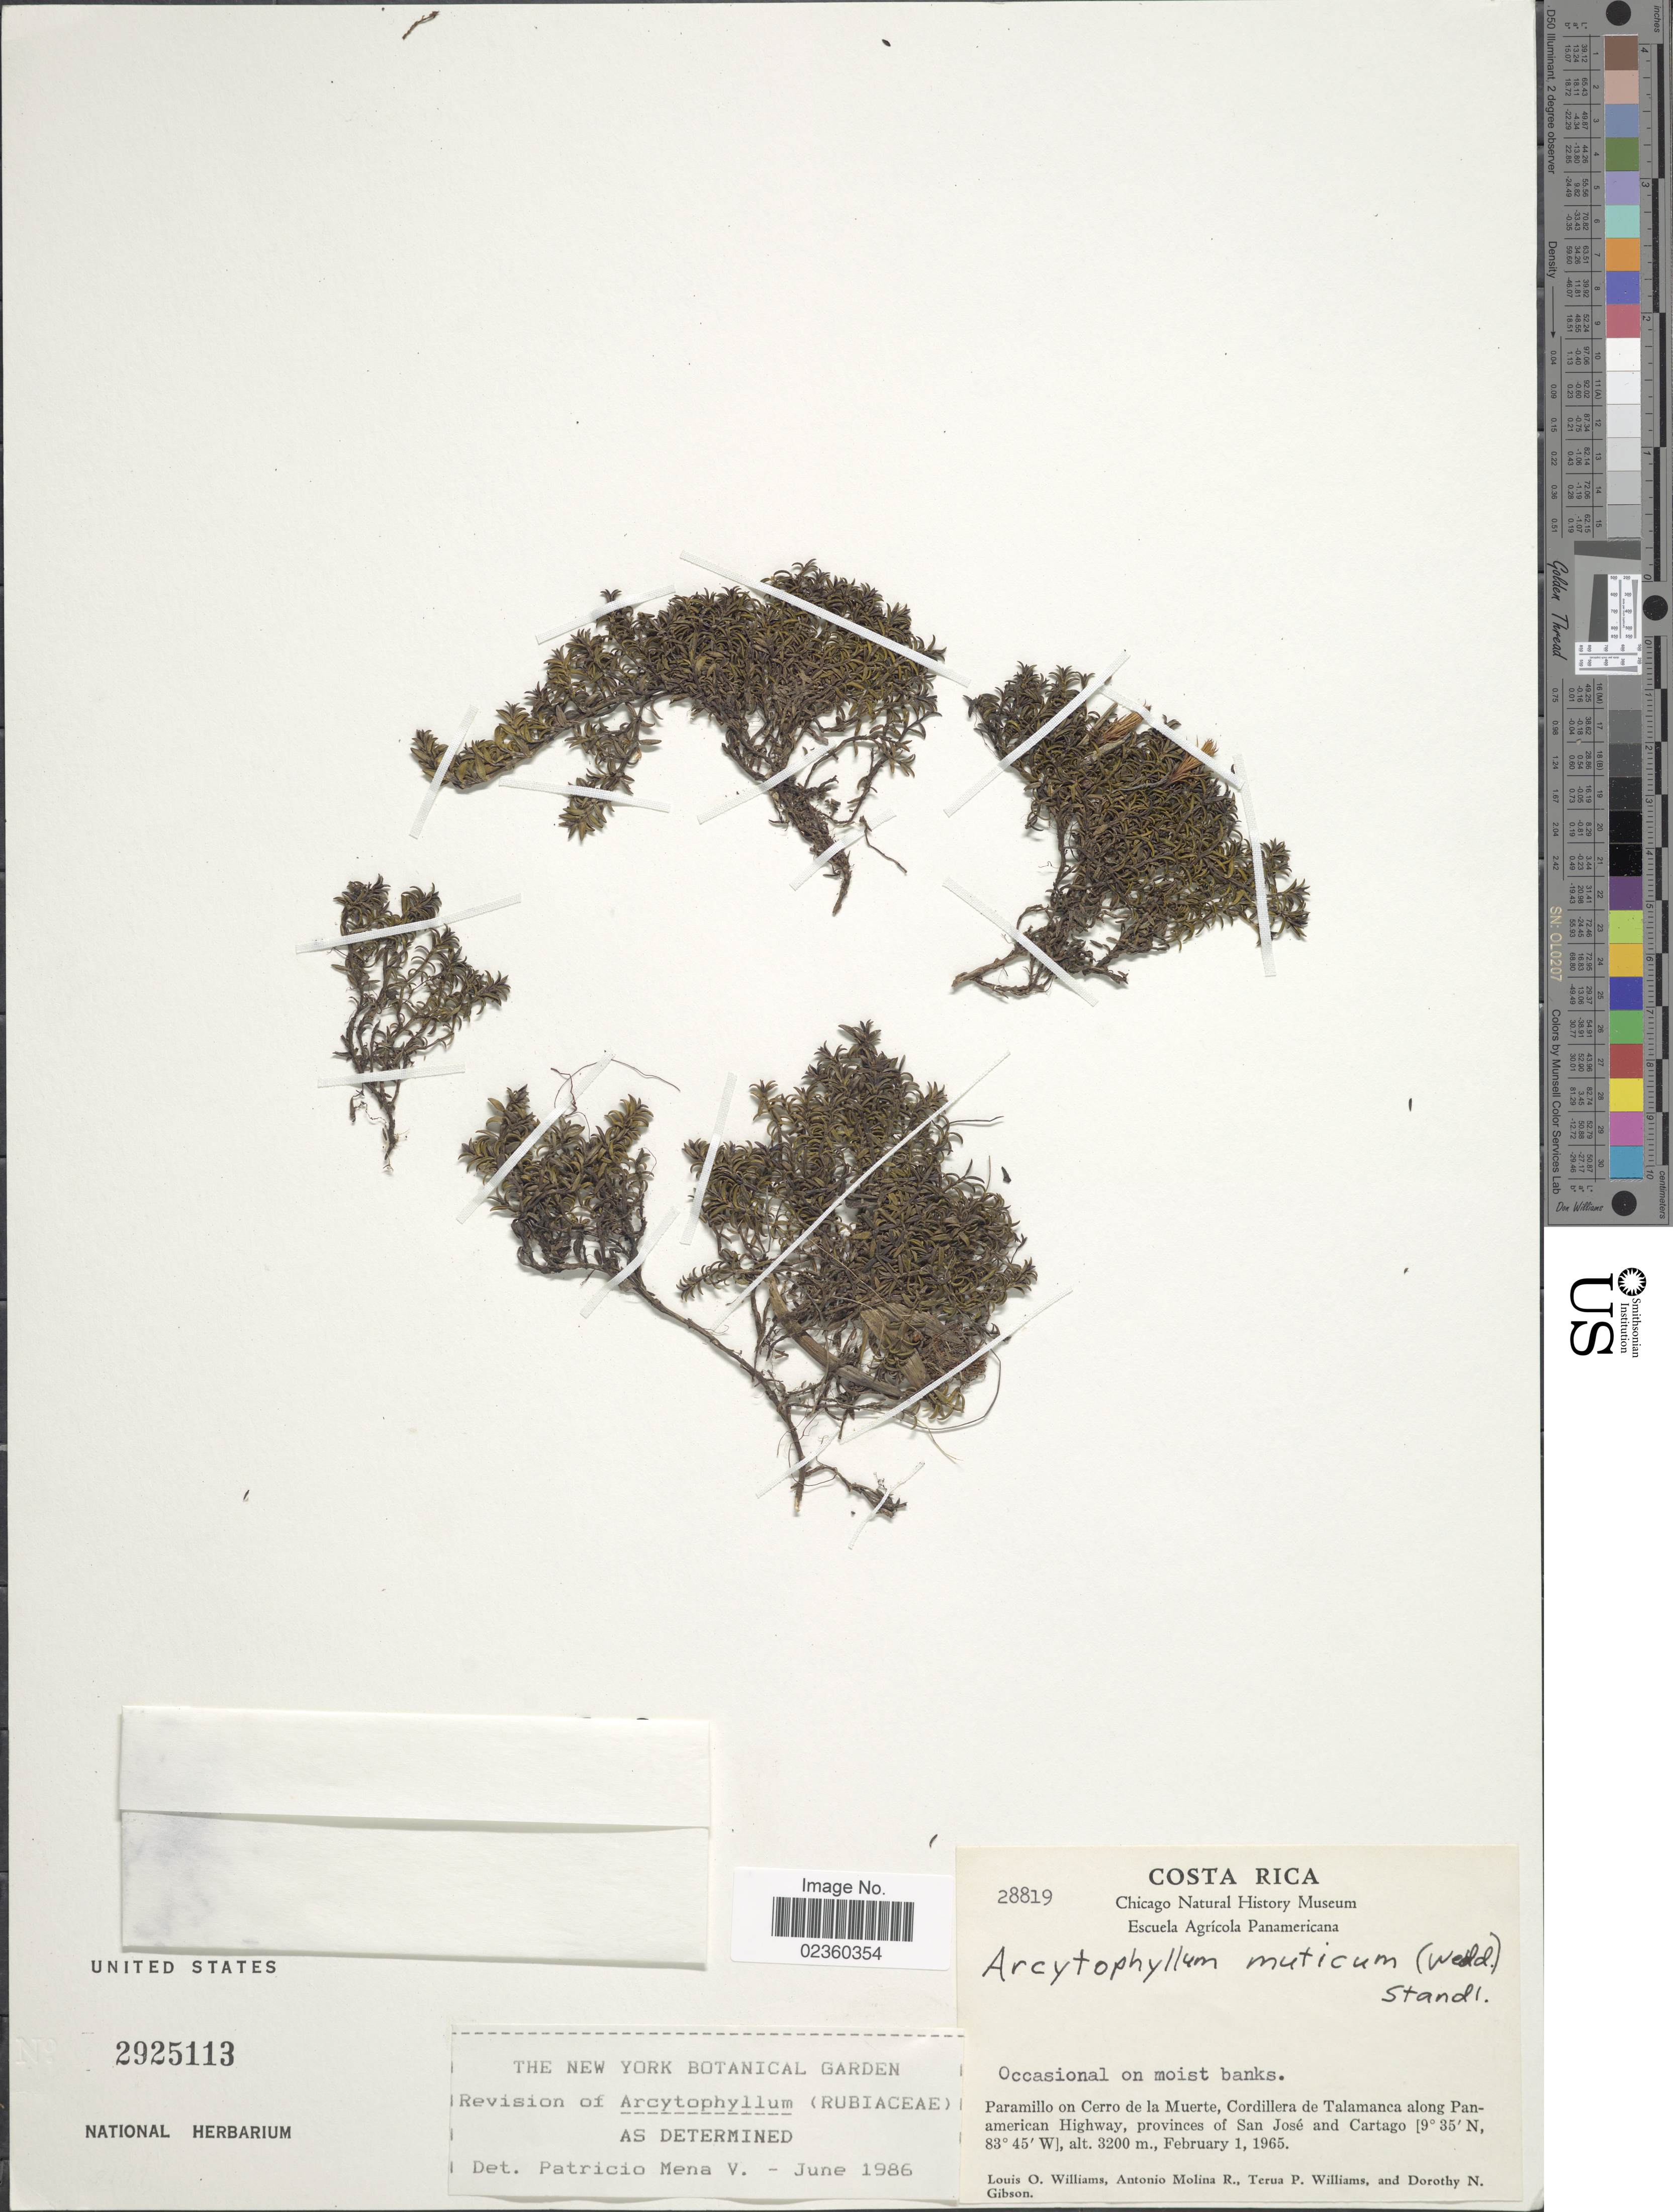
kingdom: Plantae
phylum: Tracheophyta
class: Magnoliopsida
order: Gentianales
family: Rubiaceae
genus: Arcytophyllum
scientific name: Arcytophyllum muticum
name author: (Wedd.) Standl.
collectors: L. O. Williams, A. Molina R., T. P. Williams & D. N. Gibson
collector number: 28819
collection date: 1965-02-01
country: Costa Rica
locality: On moist banks, Paramillo on Cerro de la Muerte, Cordillera de Talamanca along Panamerican Highway, provinces of San José and Cartago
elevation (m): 3200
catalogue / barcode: US 2925113